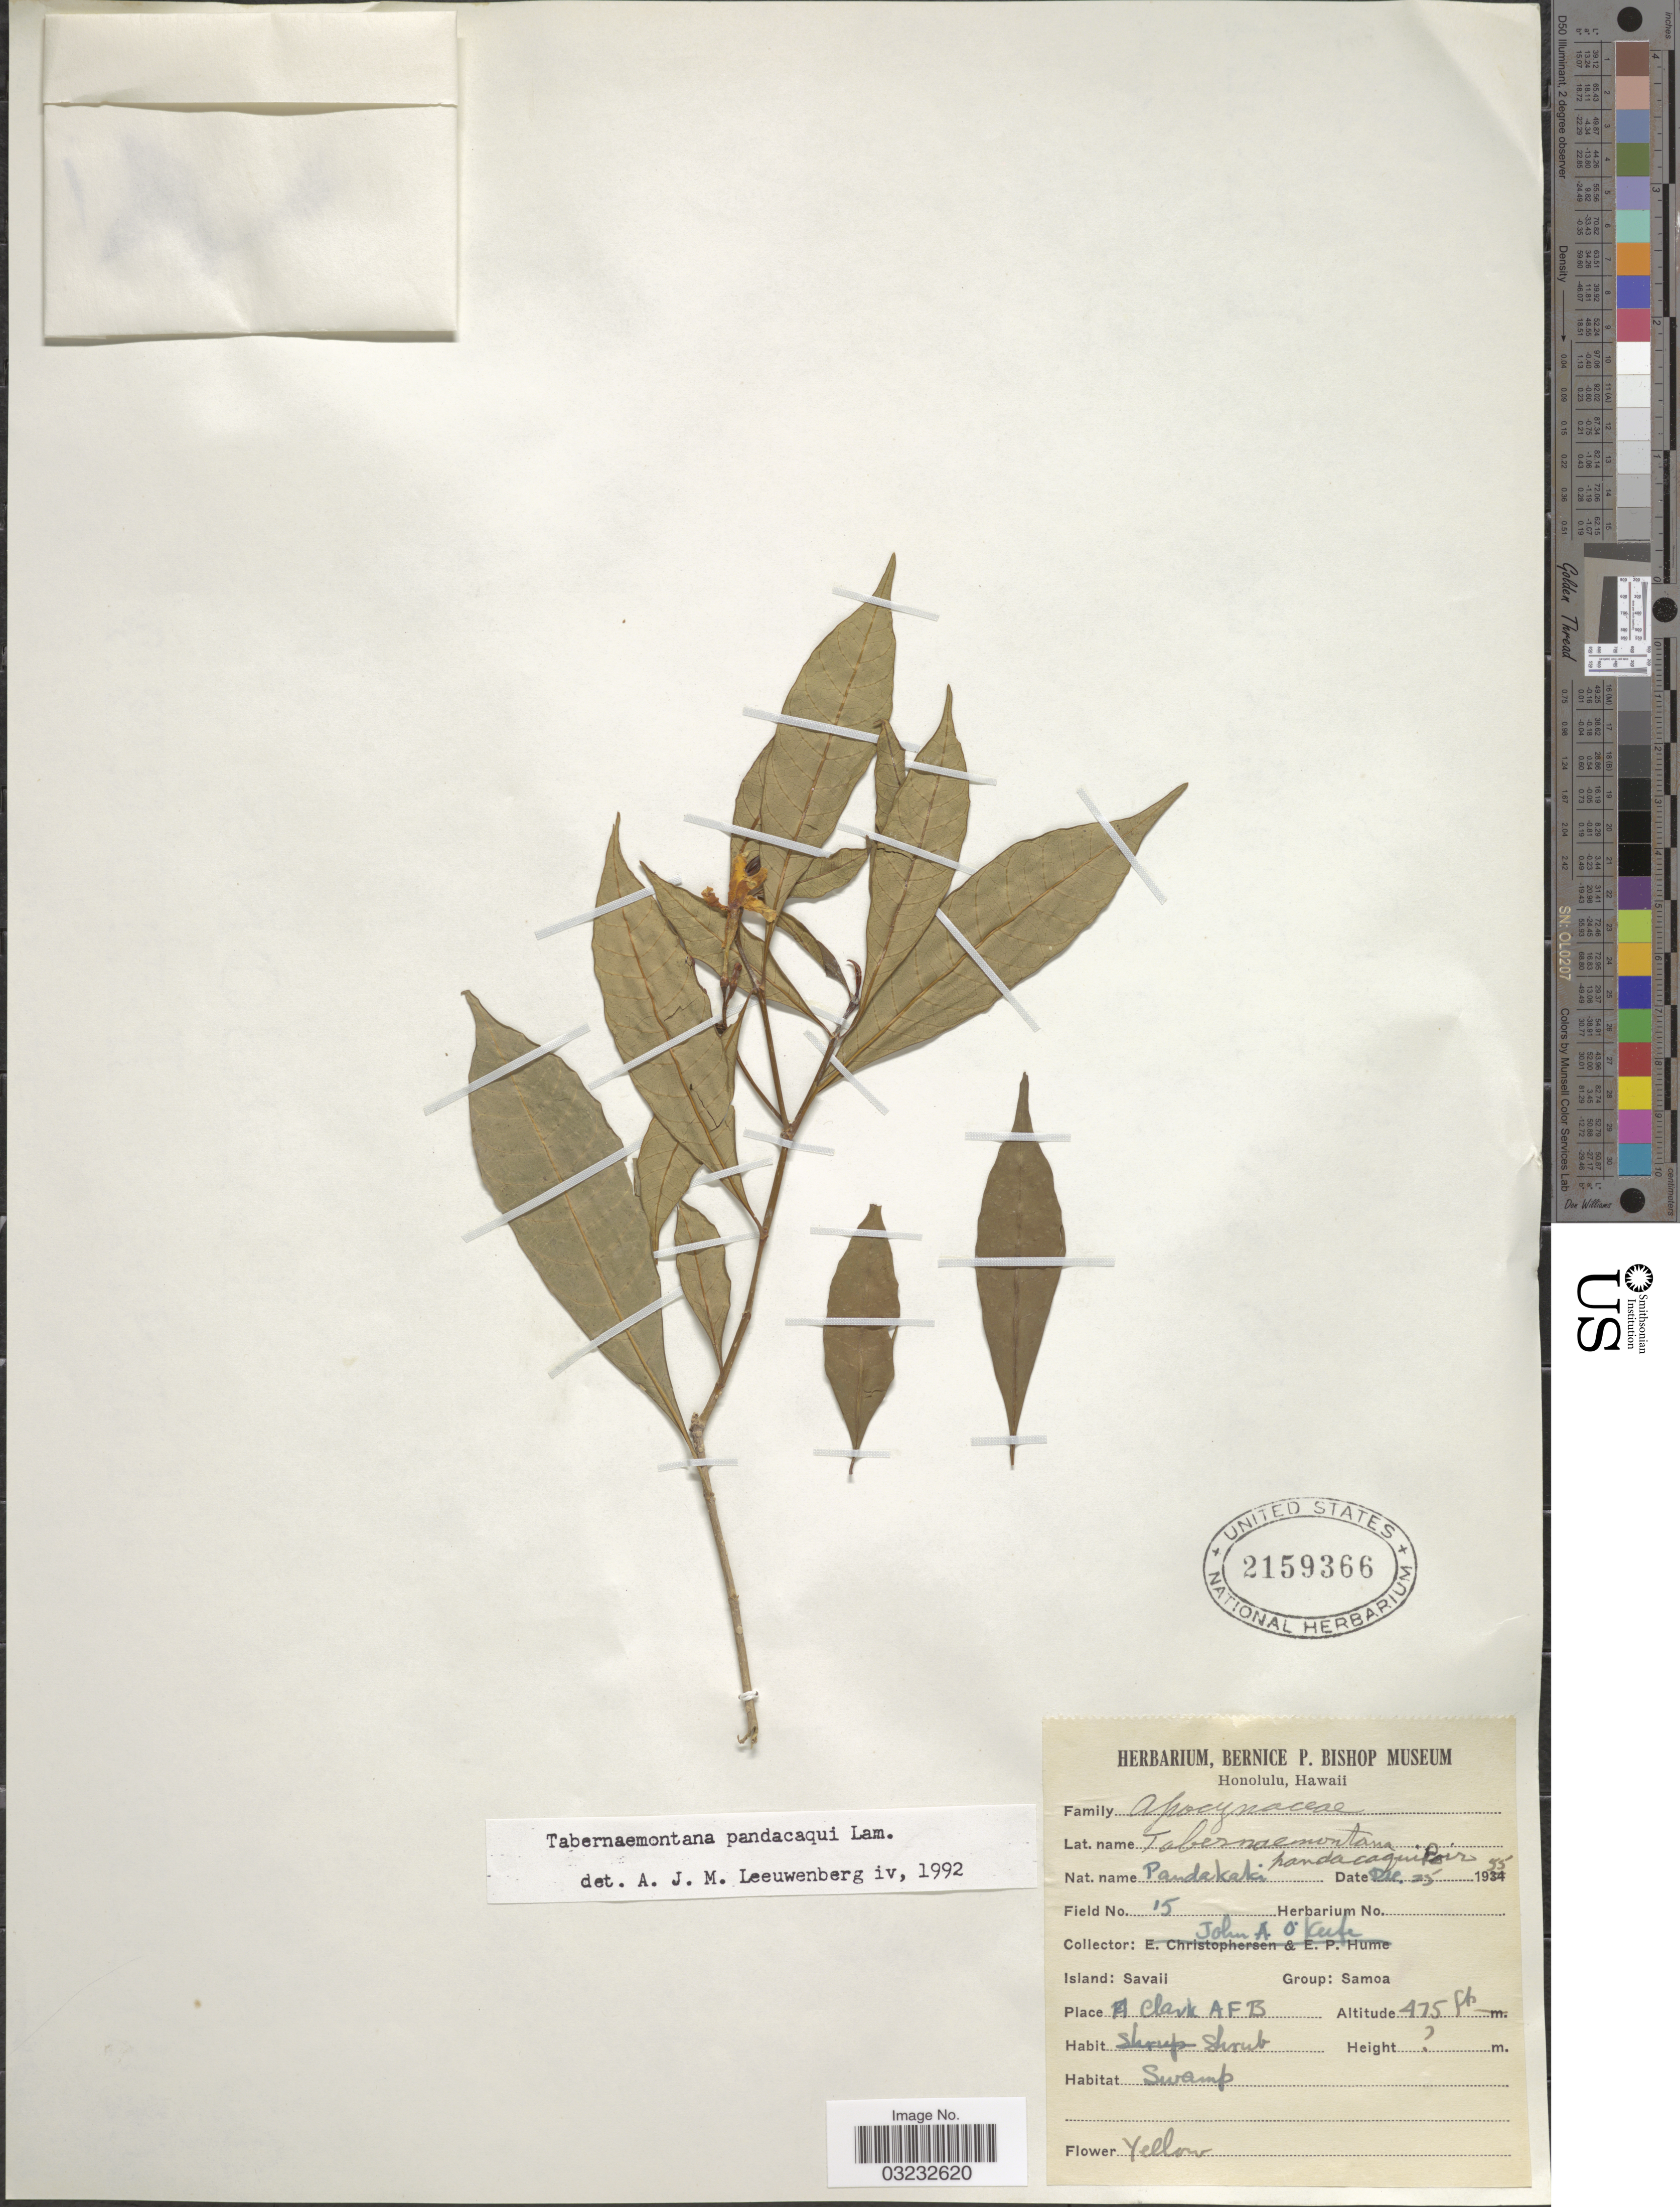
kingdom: Plantae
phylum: Tracheophyta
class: Magnoliopsida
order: Gentianales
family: Apocynaceae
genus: Tabernaemontana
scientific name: Tabernaemontana pandacaqui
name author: Poir.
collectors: J. O'Keefe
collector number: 15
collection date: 1955-12-25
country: Samoa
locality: Island: Savaii, Group: Samoa. A Clark AFB.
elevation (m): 145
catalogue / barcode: US 2159366